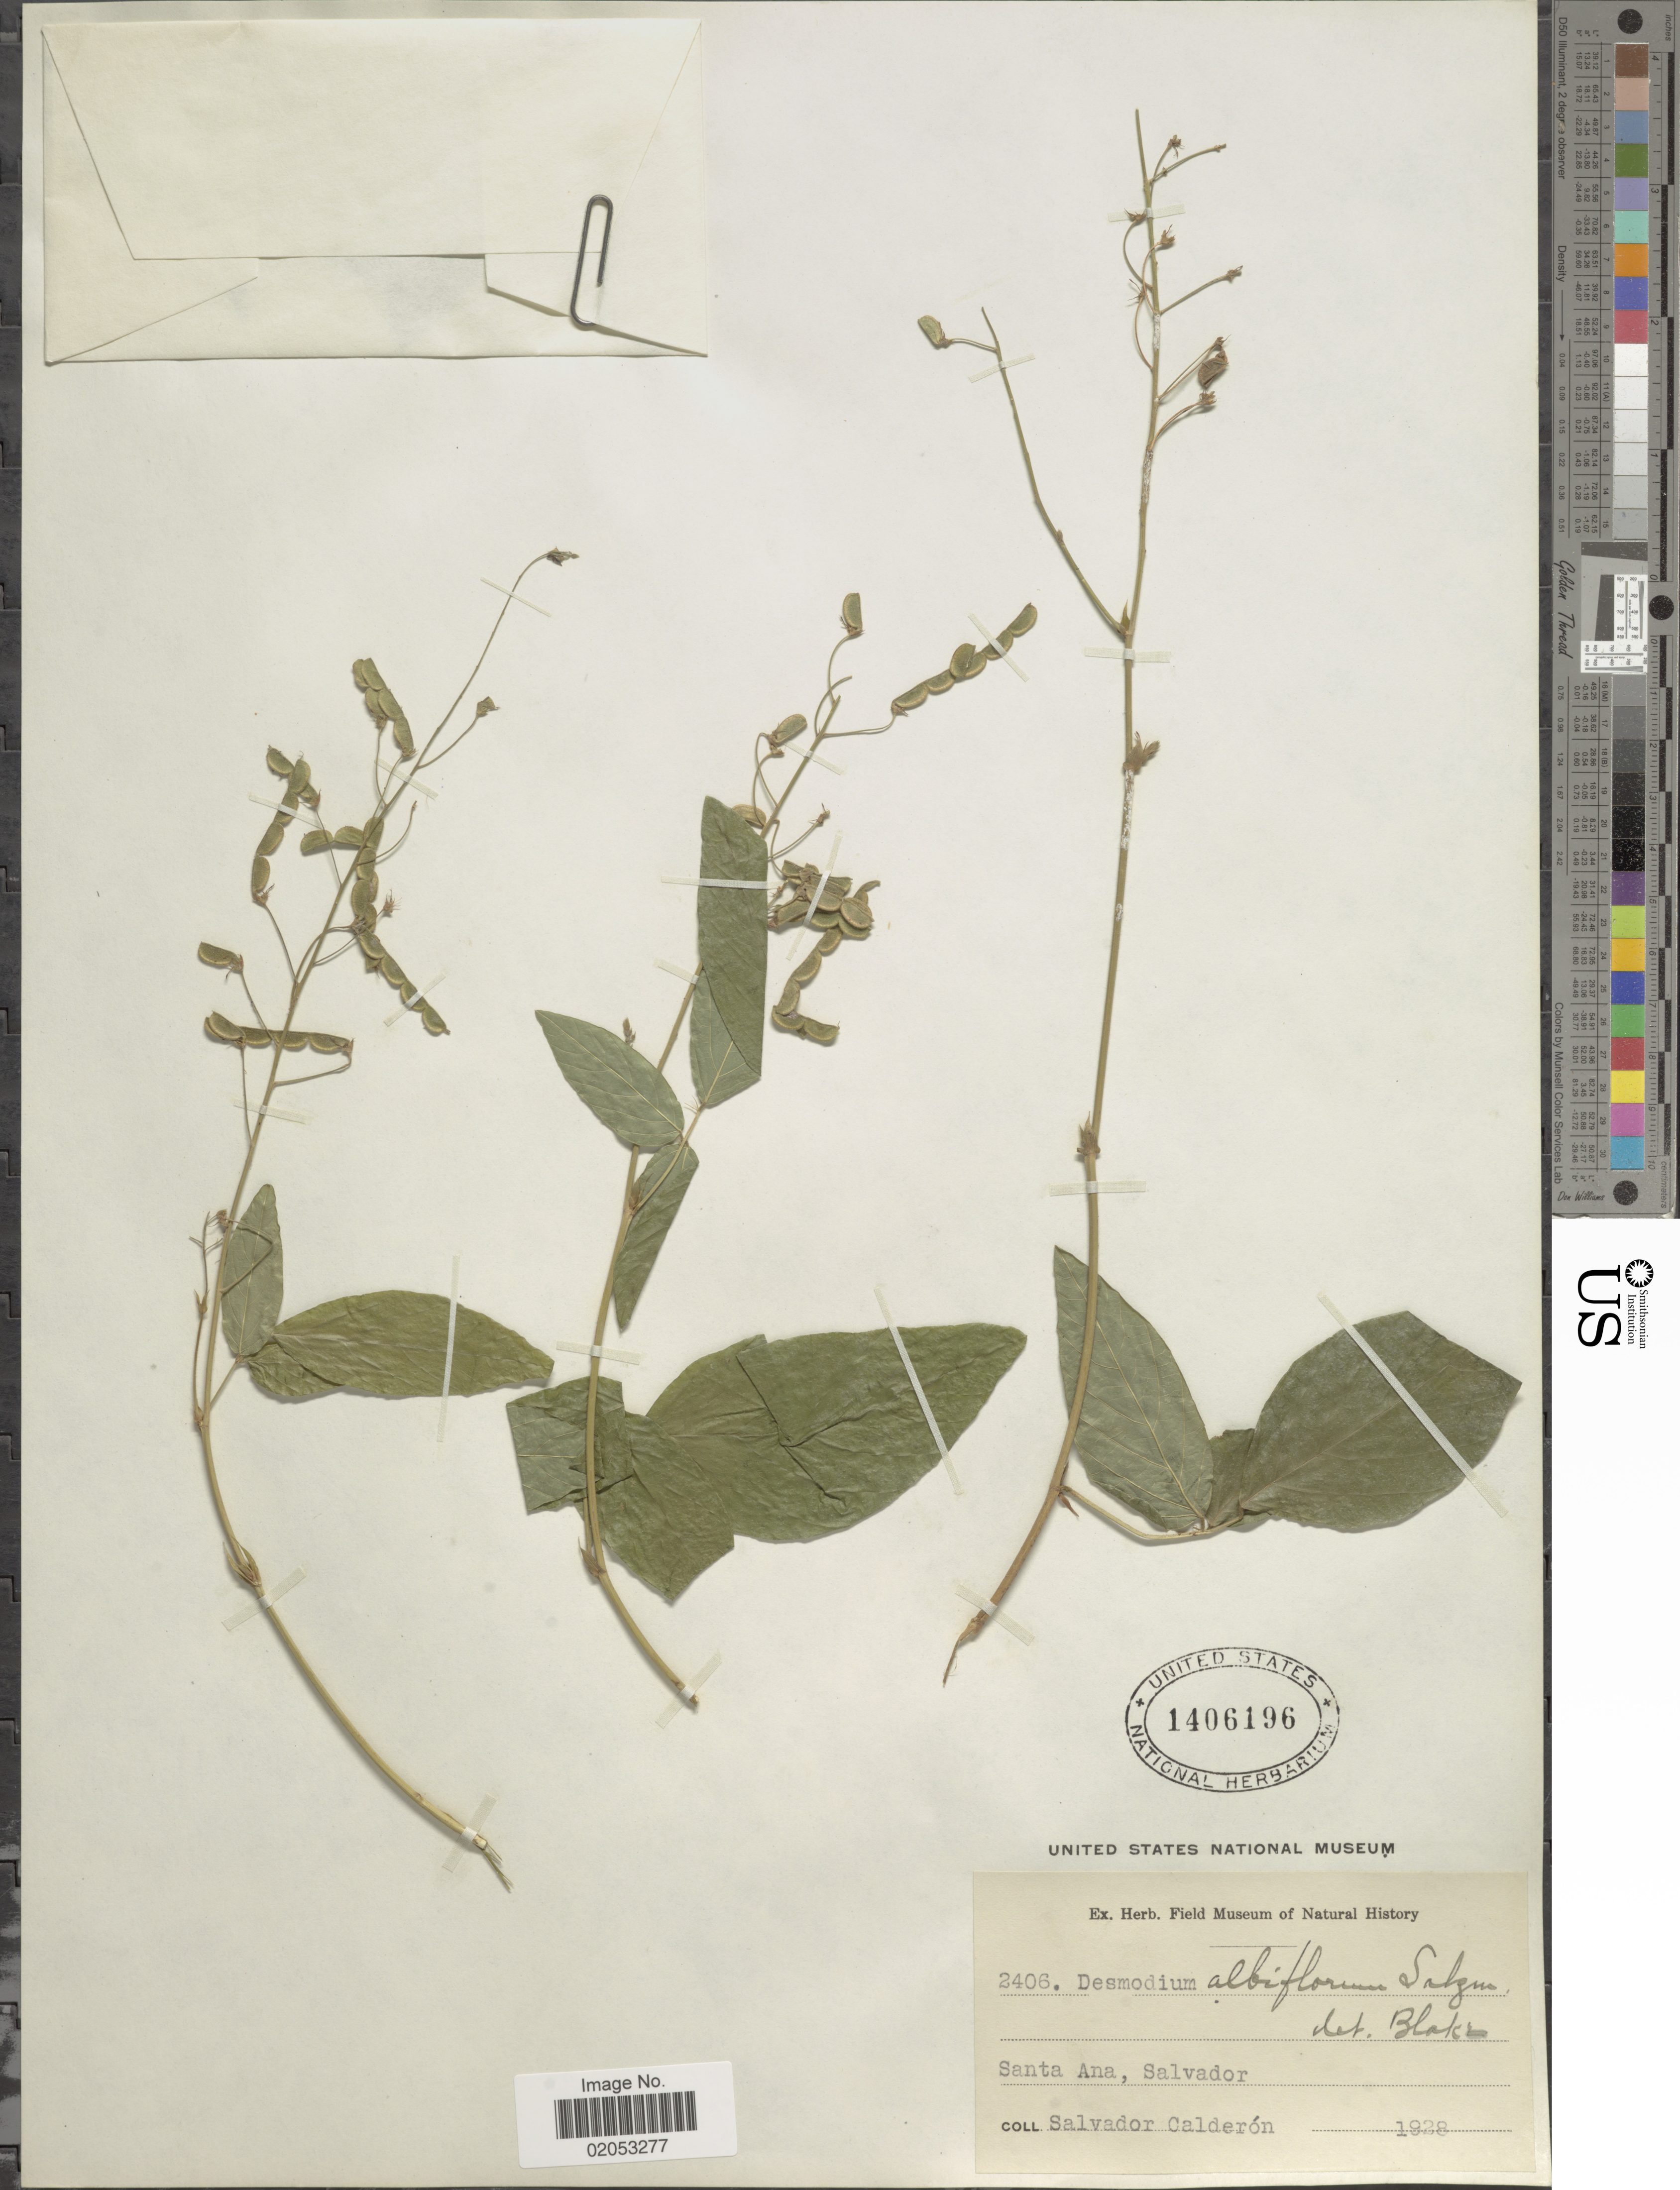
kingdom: Plantae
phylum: Tracheophyta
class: Magnoliopsida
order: Fabales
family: Fabaceae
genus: Desmodium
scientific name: Desmodium affine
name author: Schltdl.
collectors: S. Calderón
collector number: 2406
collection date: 1928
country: El Salvador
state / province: Santa Ana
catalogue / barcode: US 1406196